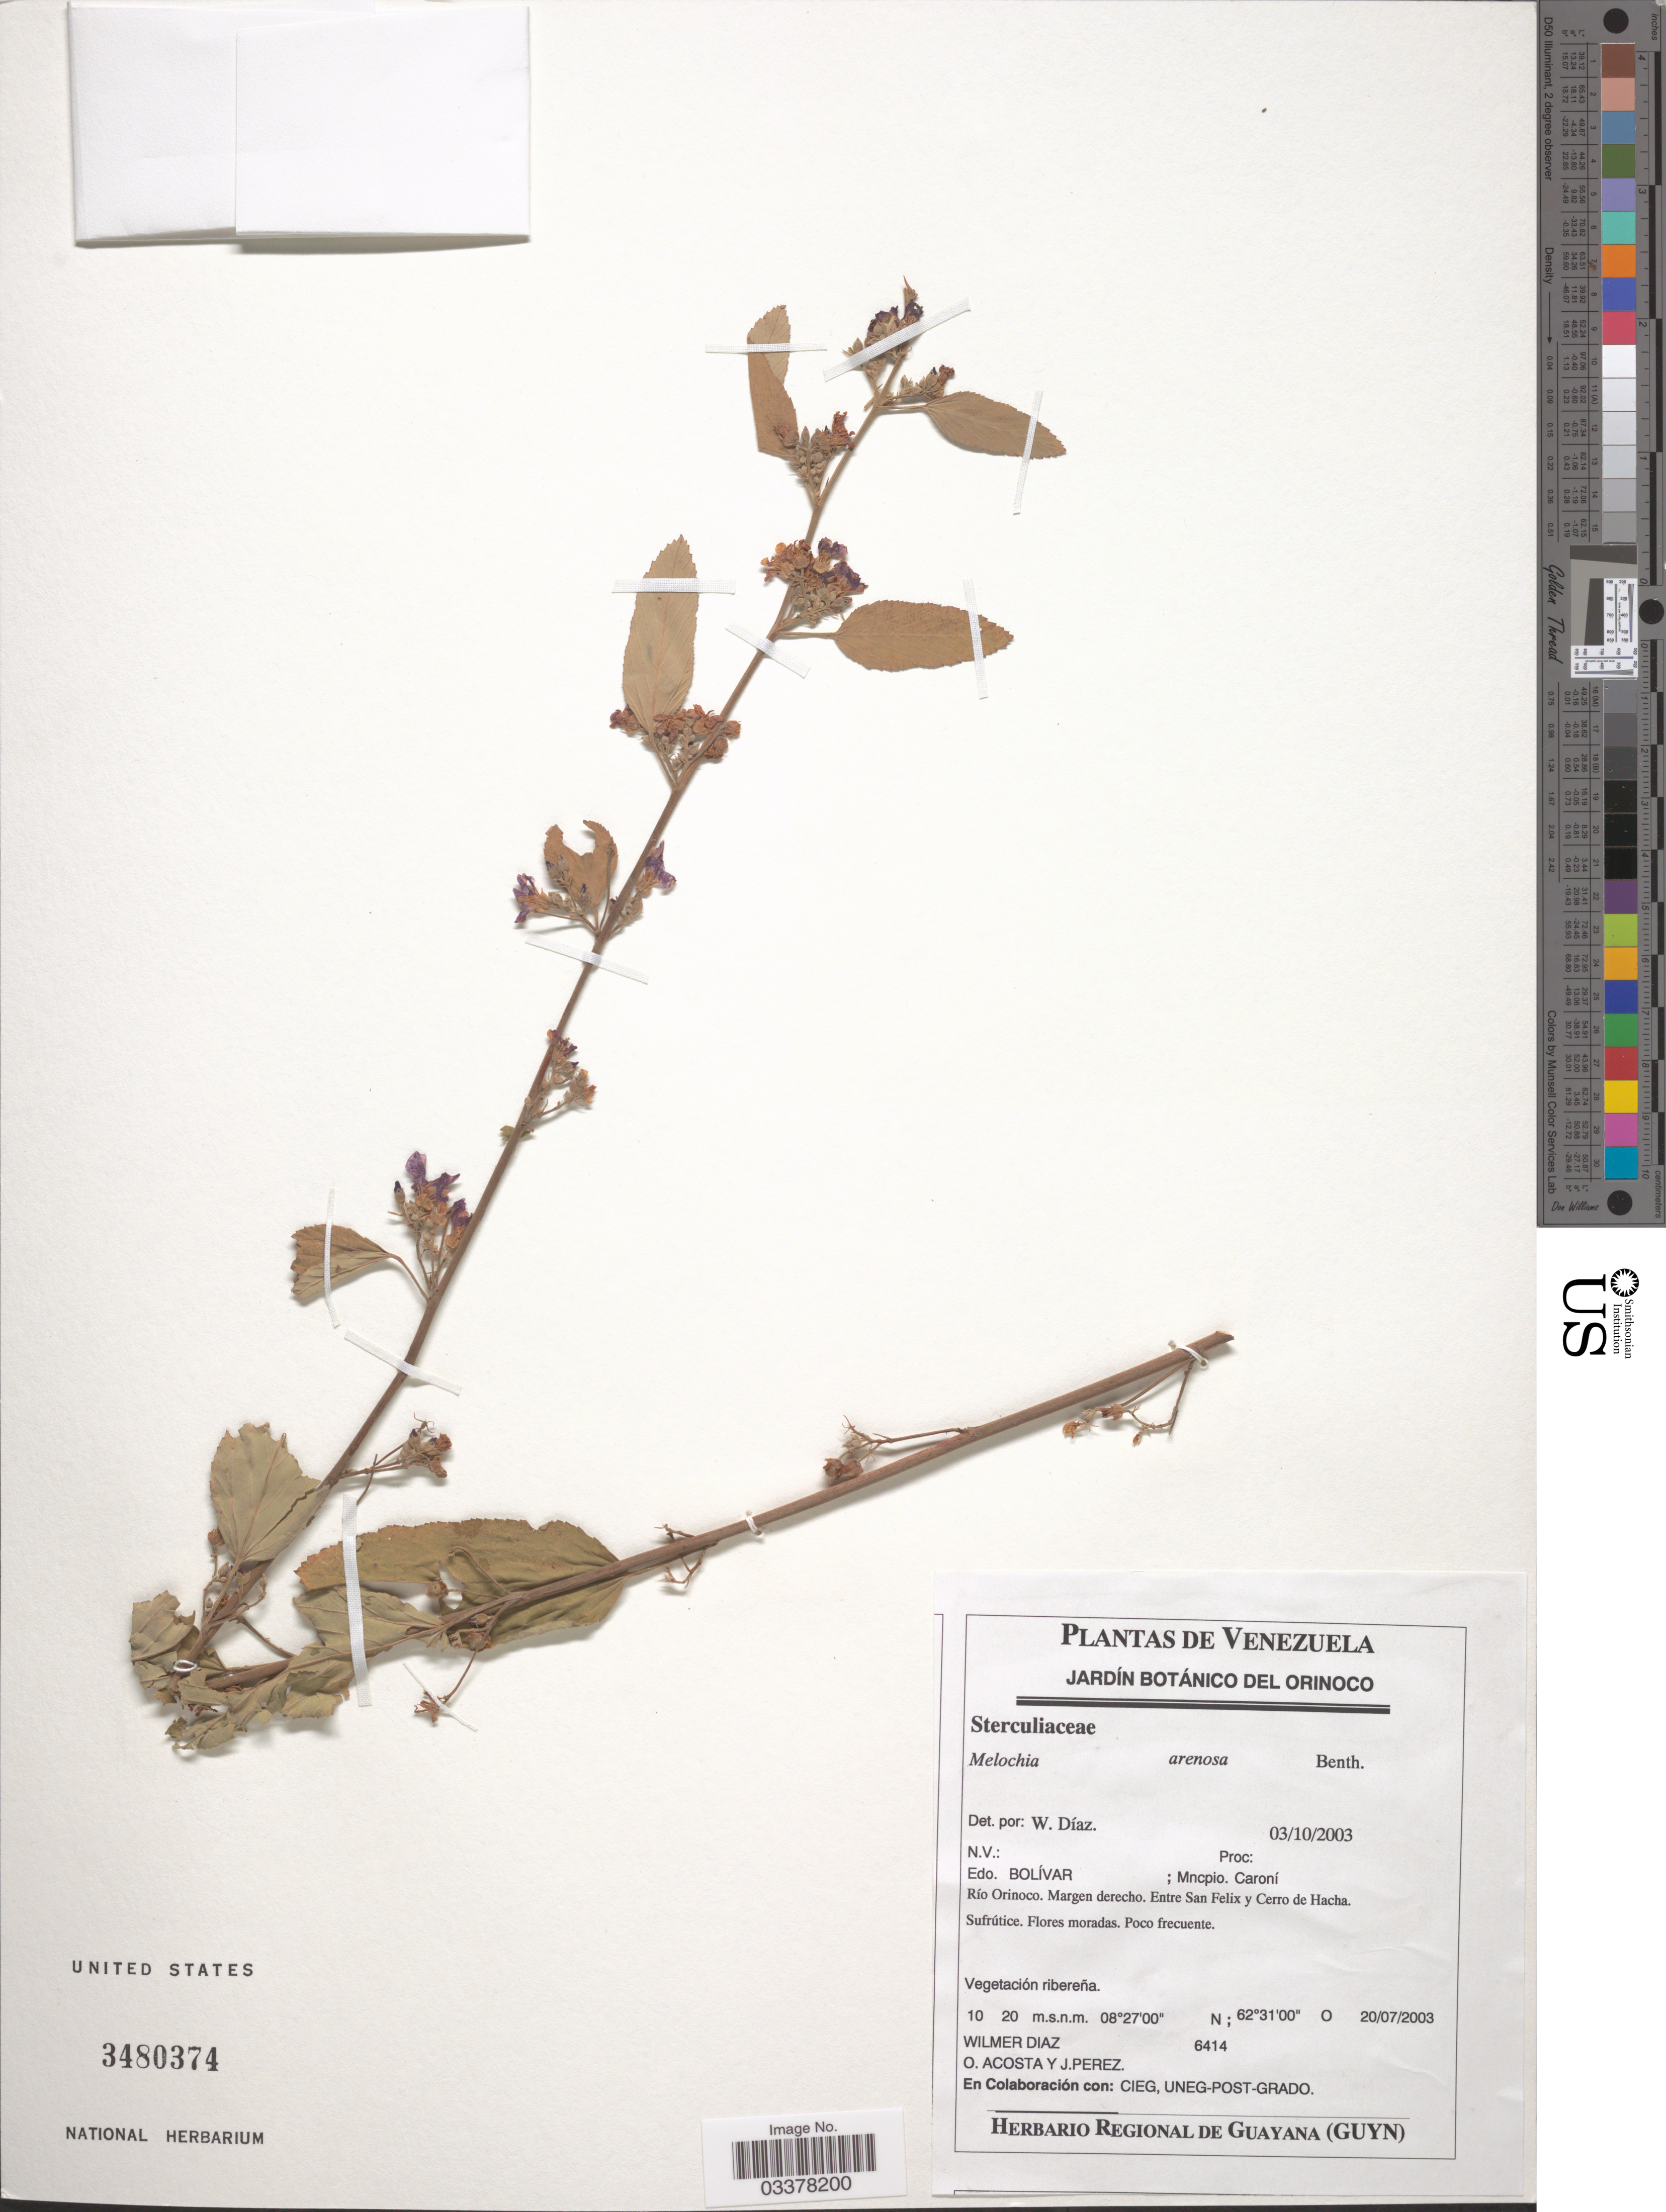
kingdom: Plantae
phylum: Tracheophyta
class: Magnoliopsida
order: Malvales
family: Malvaceae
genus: Melochia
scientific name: Melochia arenosa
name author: Benth.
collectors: W. Díaz P., O. Acosta & J. Perez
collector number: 6414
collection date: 2003-07-20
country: Venezuela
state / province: Bolivar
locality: Mncpio. Caroní. Río Orinoco. Margen derecho. Entre San Felix y Cerro de Hacha.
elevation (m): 10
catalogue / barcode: US 3480374